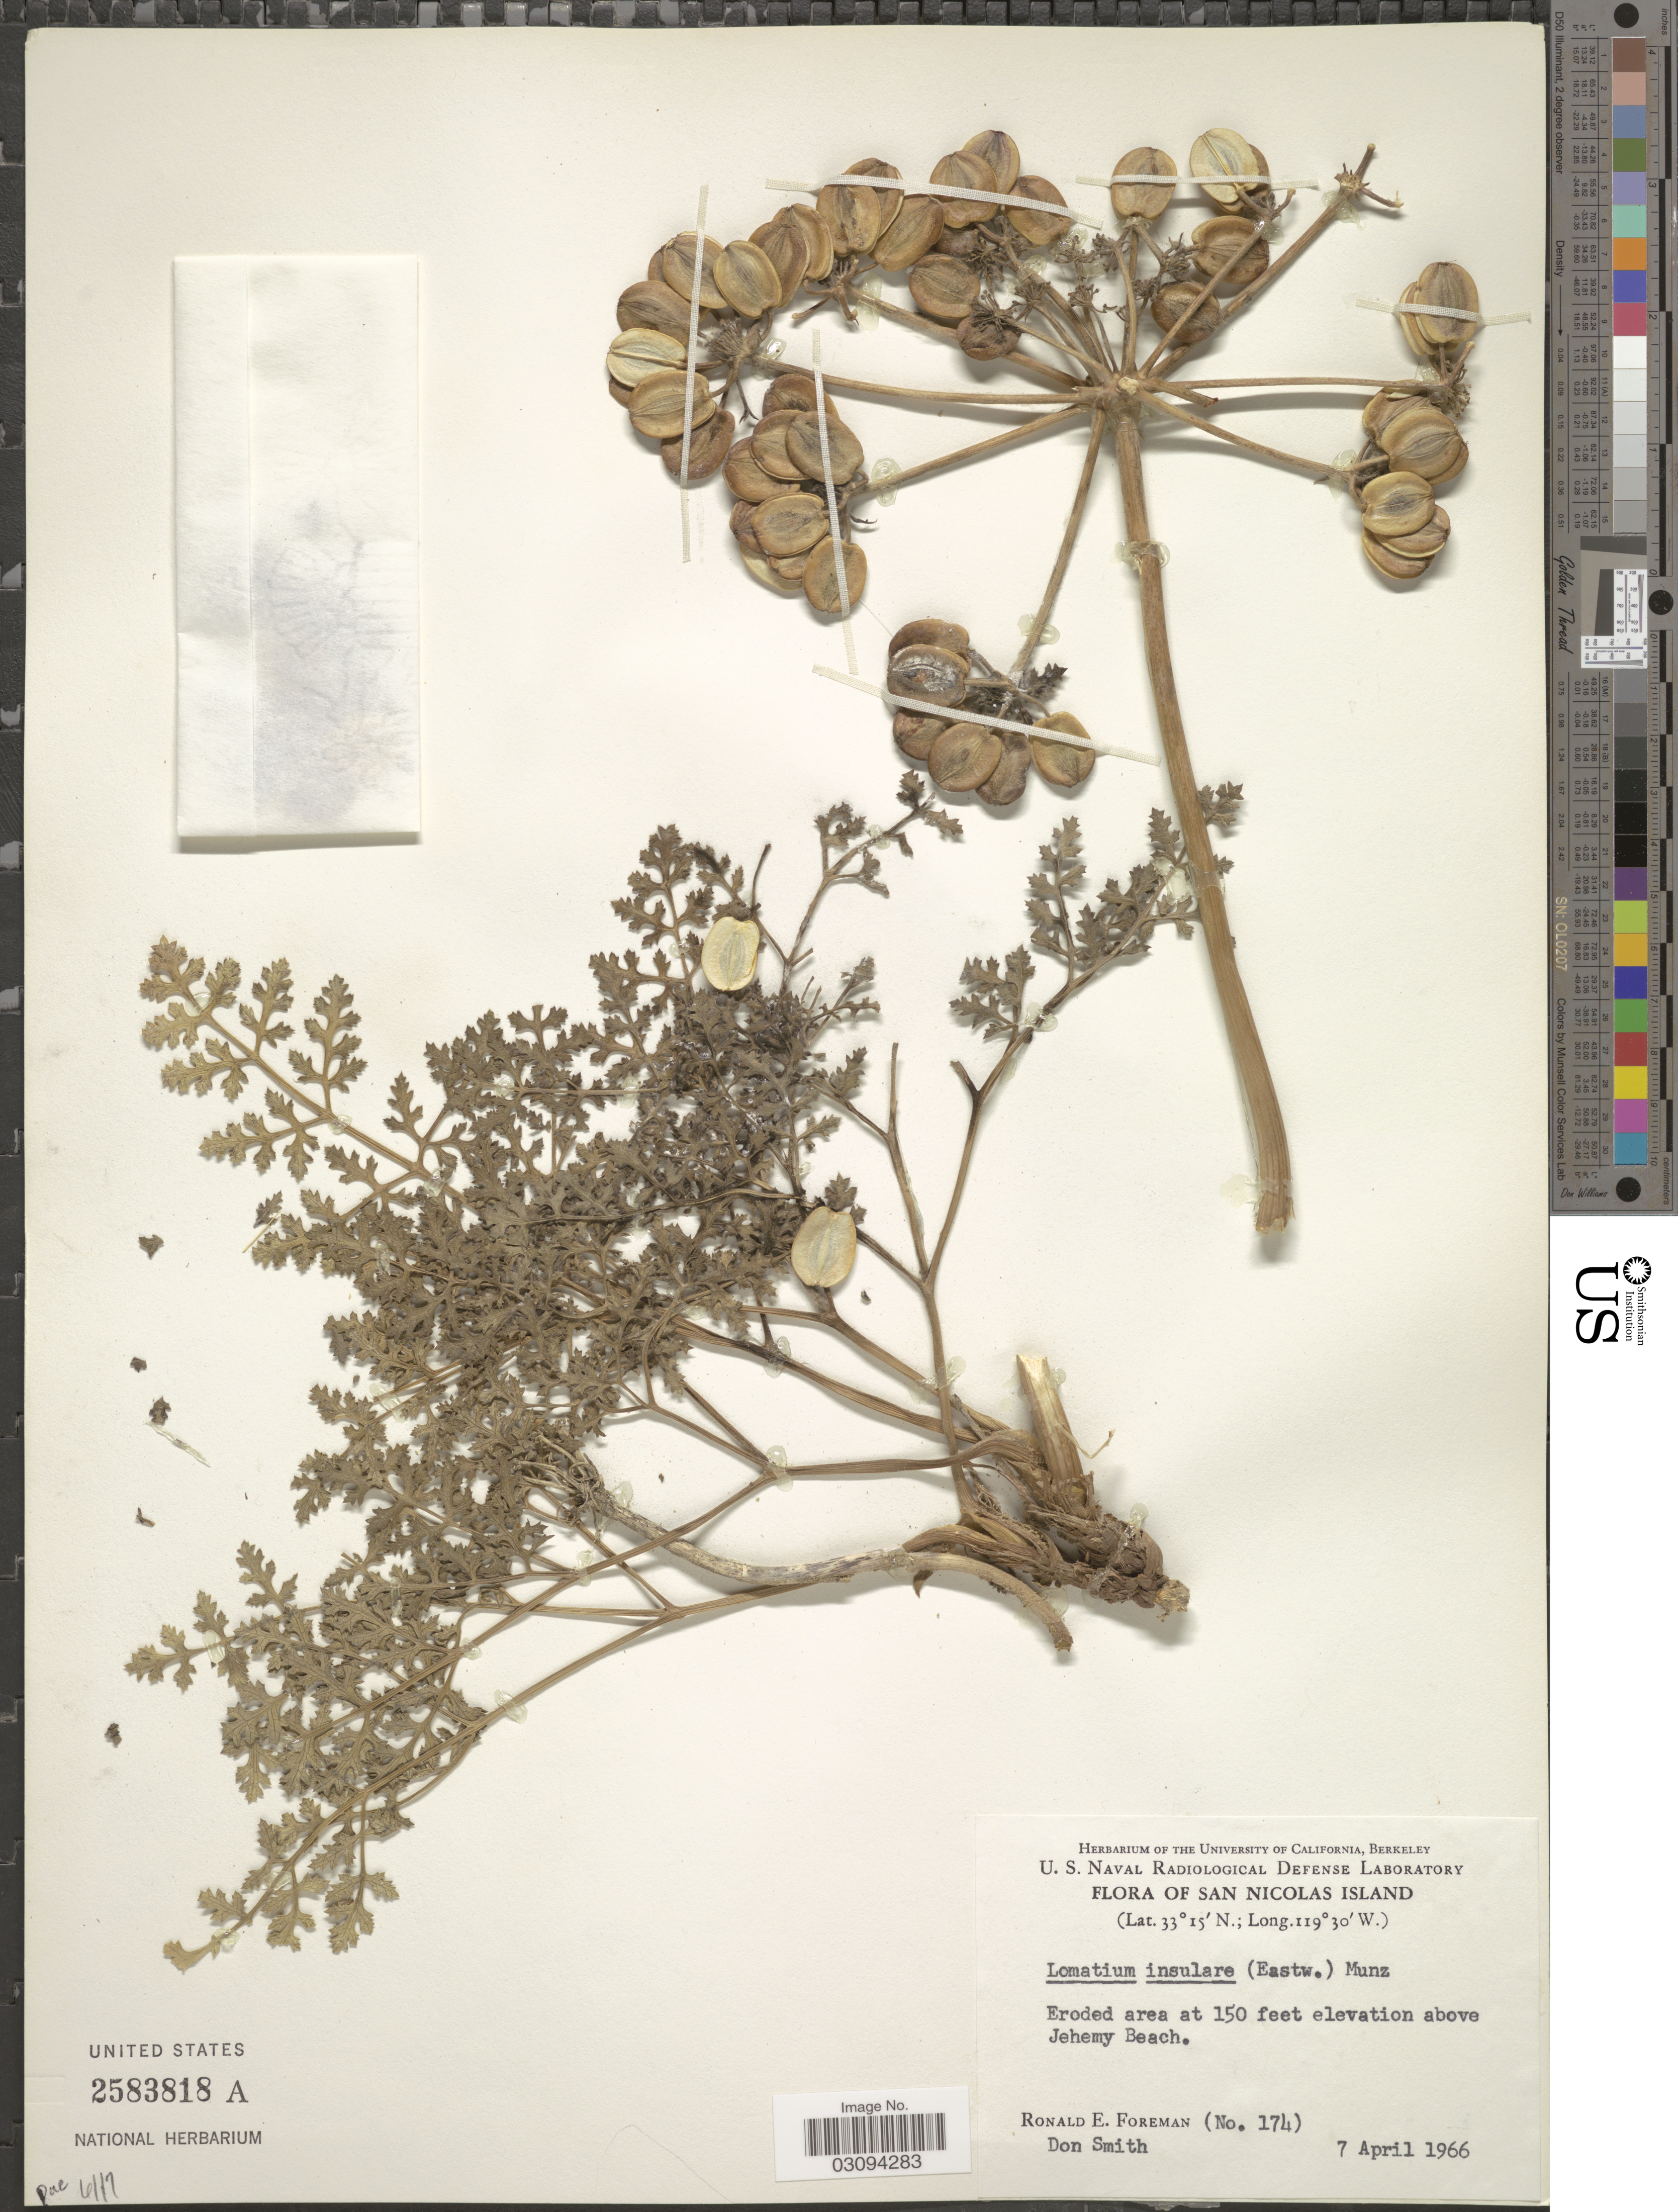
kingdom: Plantae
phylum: Tracheophyta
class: Magnoliopsida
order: Apiales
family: Apiaceae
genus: Lomatium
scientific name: Lomatium insulare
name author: (Eastw.) Munz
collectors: R. Foreman & D. Smith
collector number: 174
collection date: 1966-04-07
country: United States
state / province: California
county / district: Ventura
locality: San Nicolas Island. Above Jehemy Beach.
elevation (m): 46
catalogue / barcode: US 2583818A